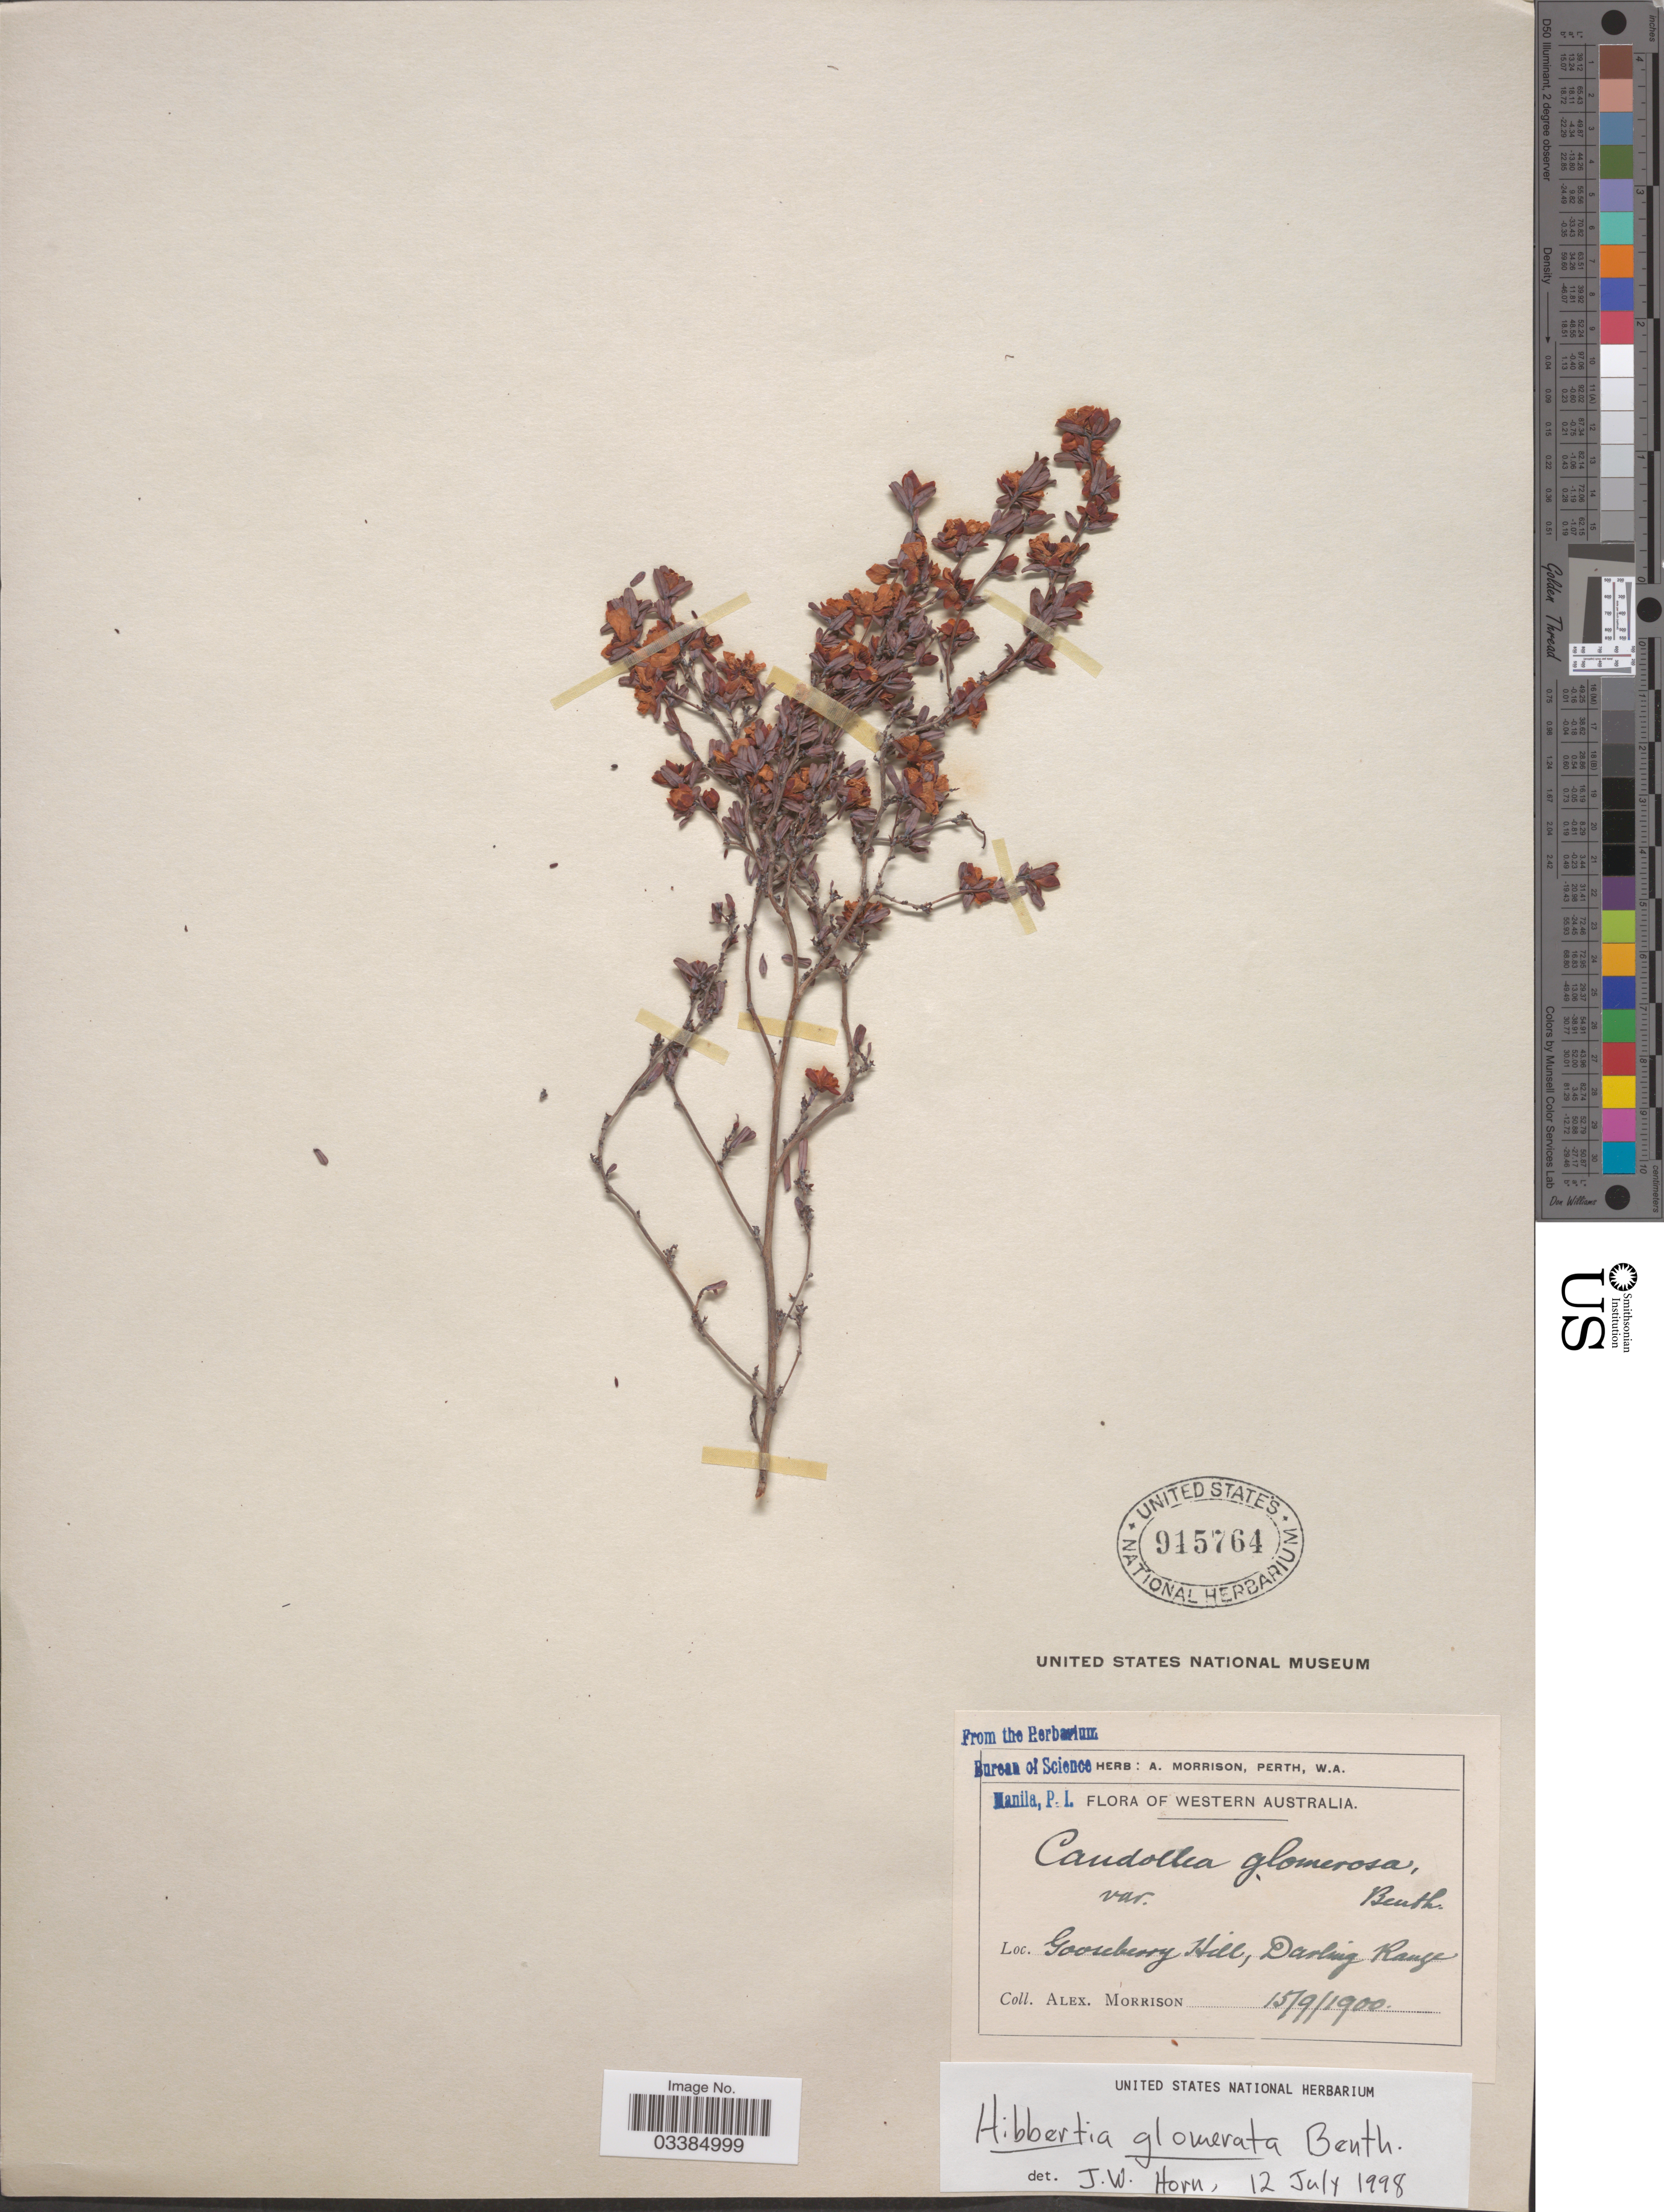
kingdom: Plantae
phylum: Tracheophyta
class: Magnoliopsida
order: Dilleniales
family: Dilleniaceae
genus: Hibbertia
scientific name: Hibbertia glomerata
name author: Benth.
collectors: A. Morrison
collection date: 1900-09-15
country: Australia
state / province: Western Australia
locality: Gooseberry Hill, Darling Range.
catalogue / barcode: US 915764